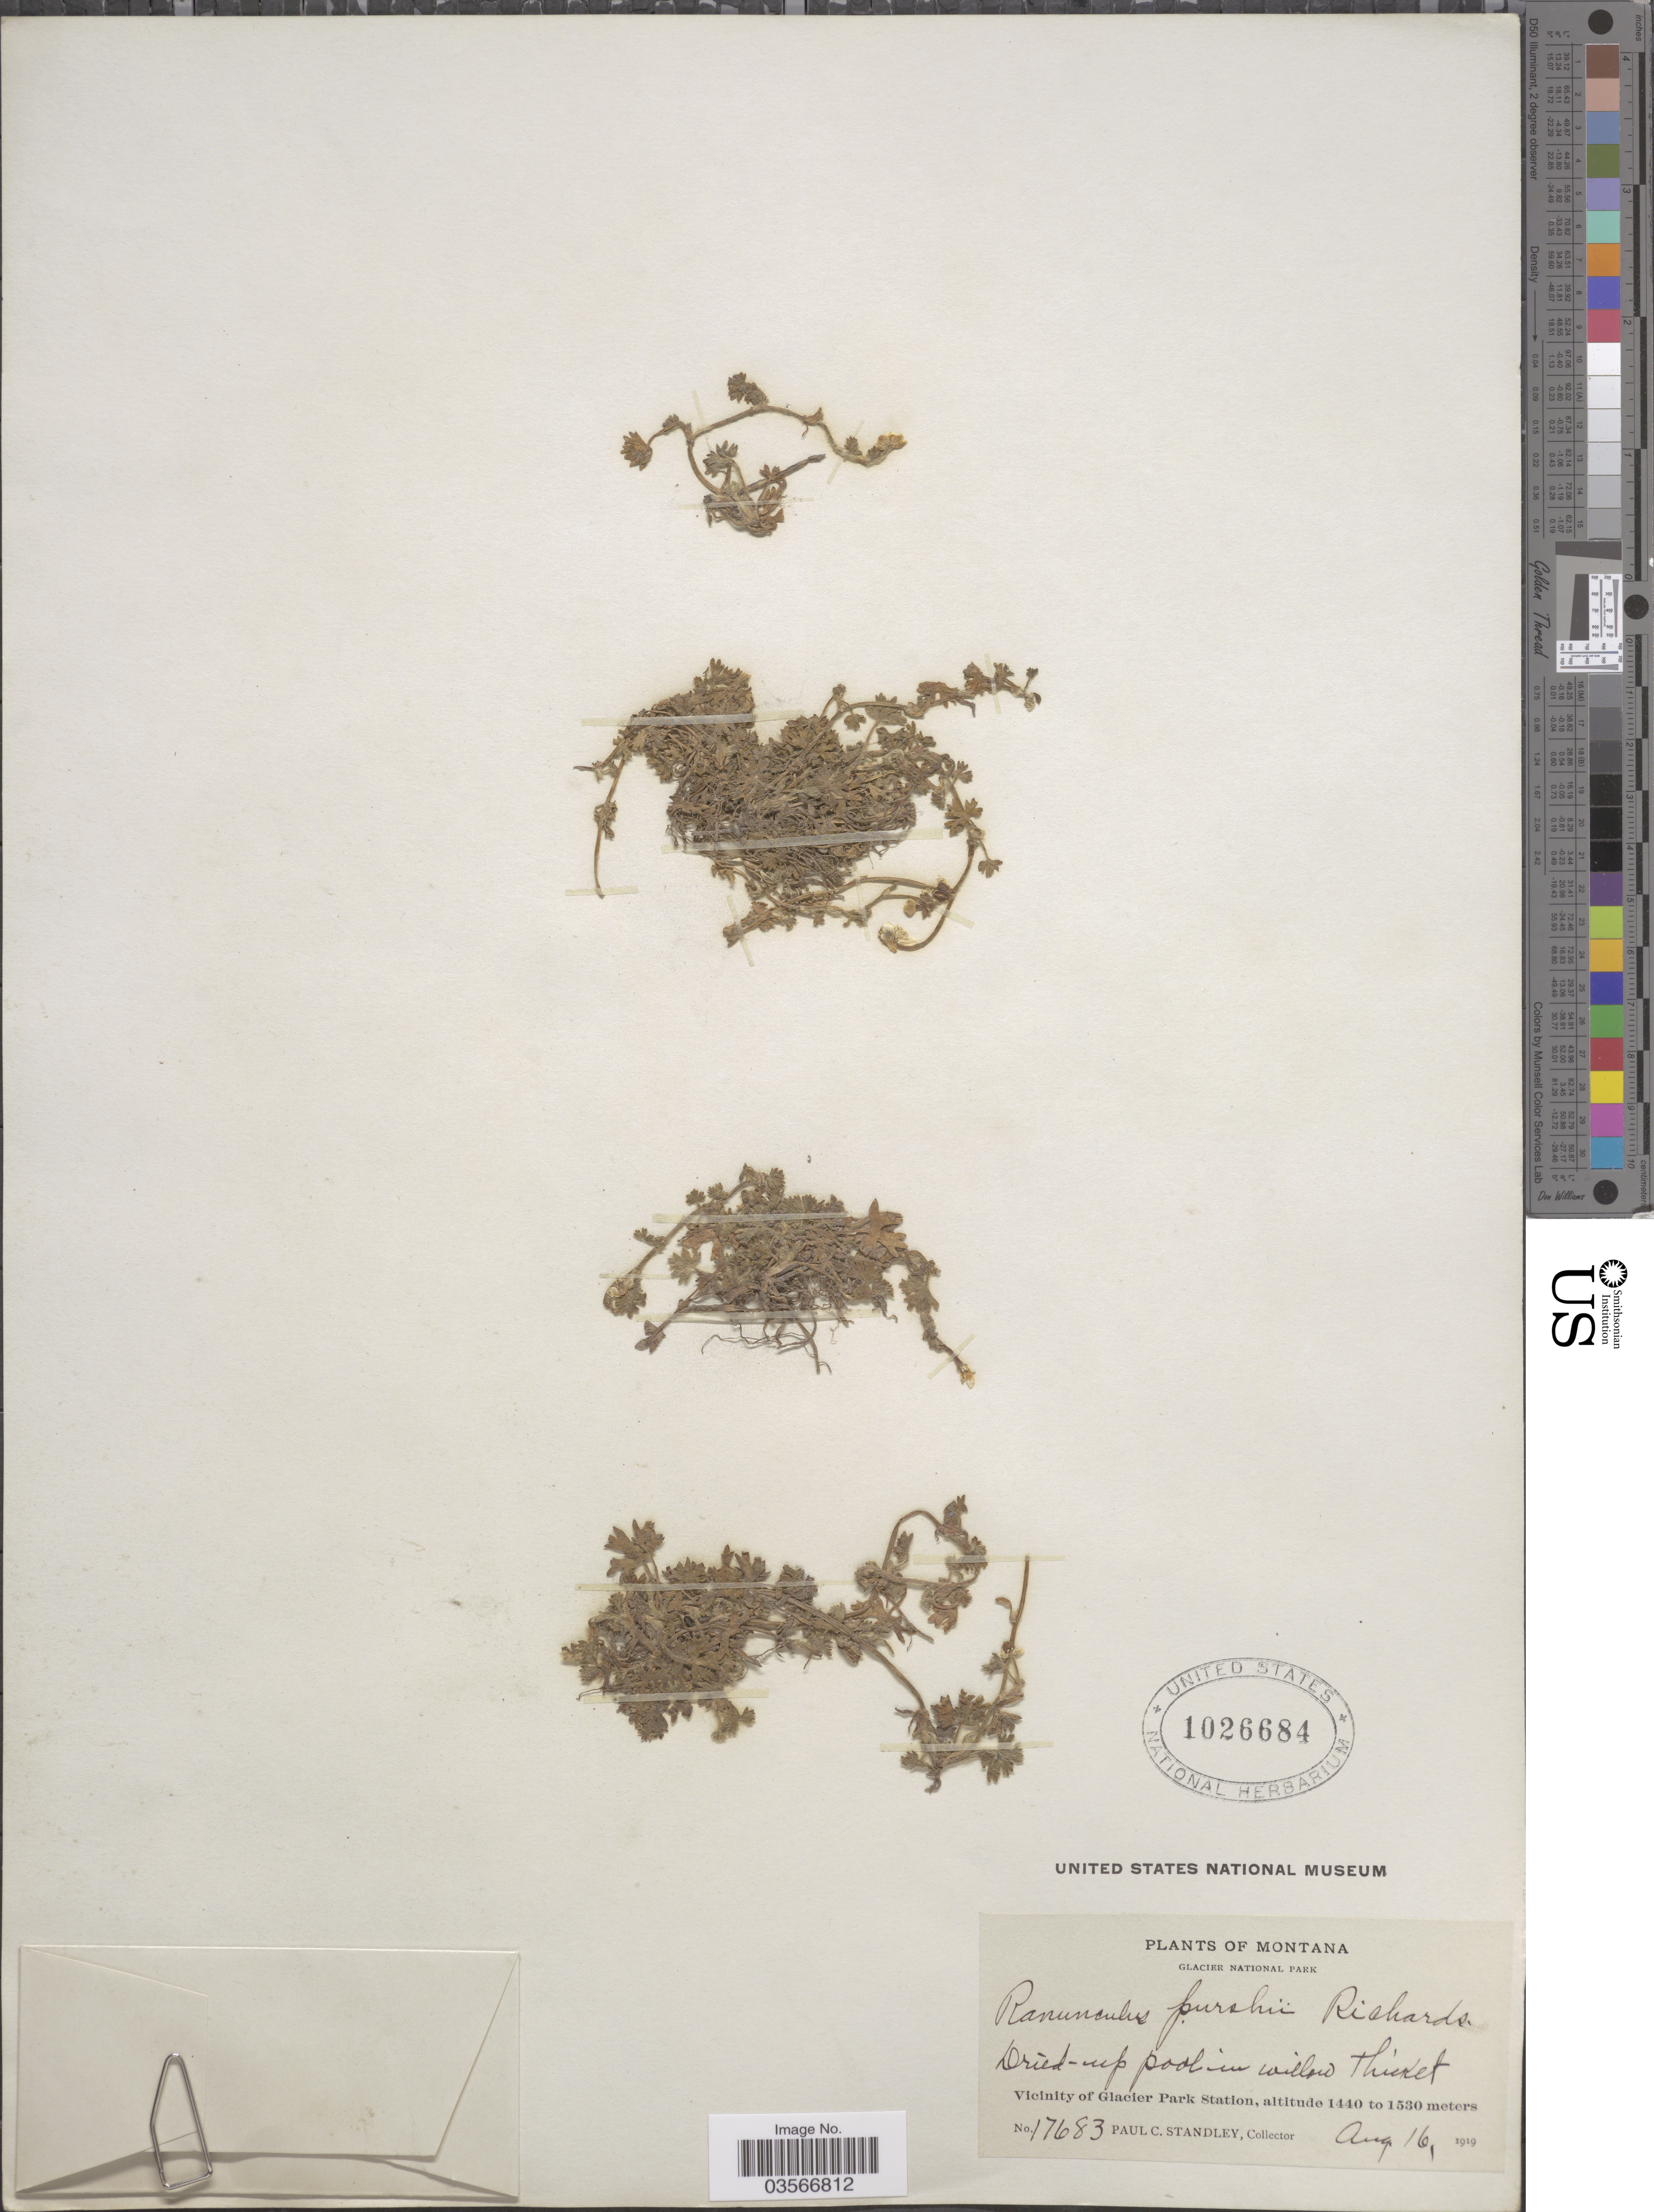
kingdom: Plantae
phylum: Tracheophyta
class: Magnoliopsida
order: Ranunculales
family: Ranunculaceae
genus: Ranunculus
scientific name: Ranunculus gmelinii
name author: DC.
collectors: P. C. Standley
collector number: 17683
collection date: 1919-08-16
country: United States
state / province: Montana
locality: Glacier National Park. Vicinity of Glacier Park Station.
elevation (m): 1440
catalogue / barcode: US 1026684